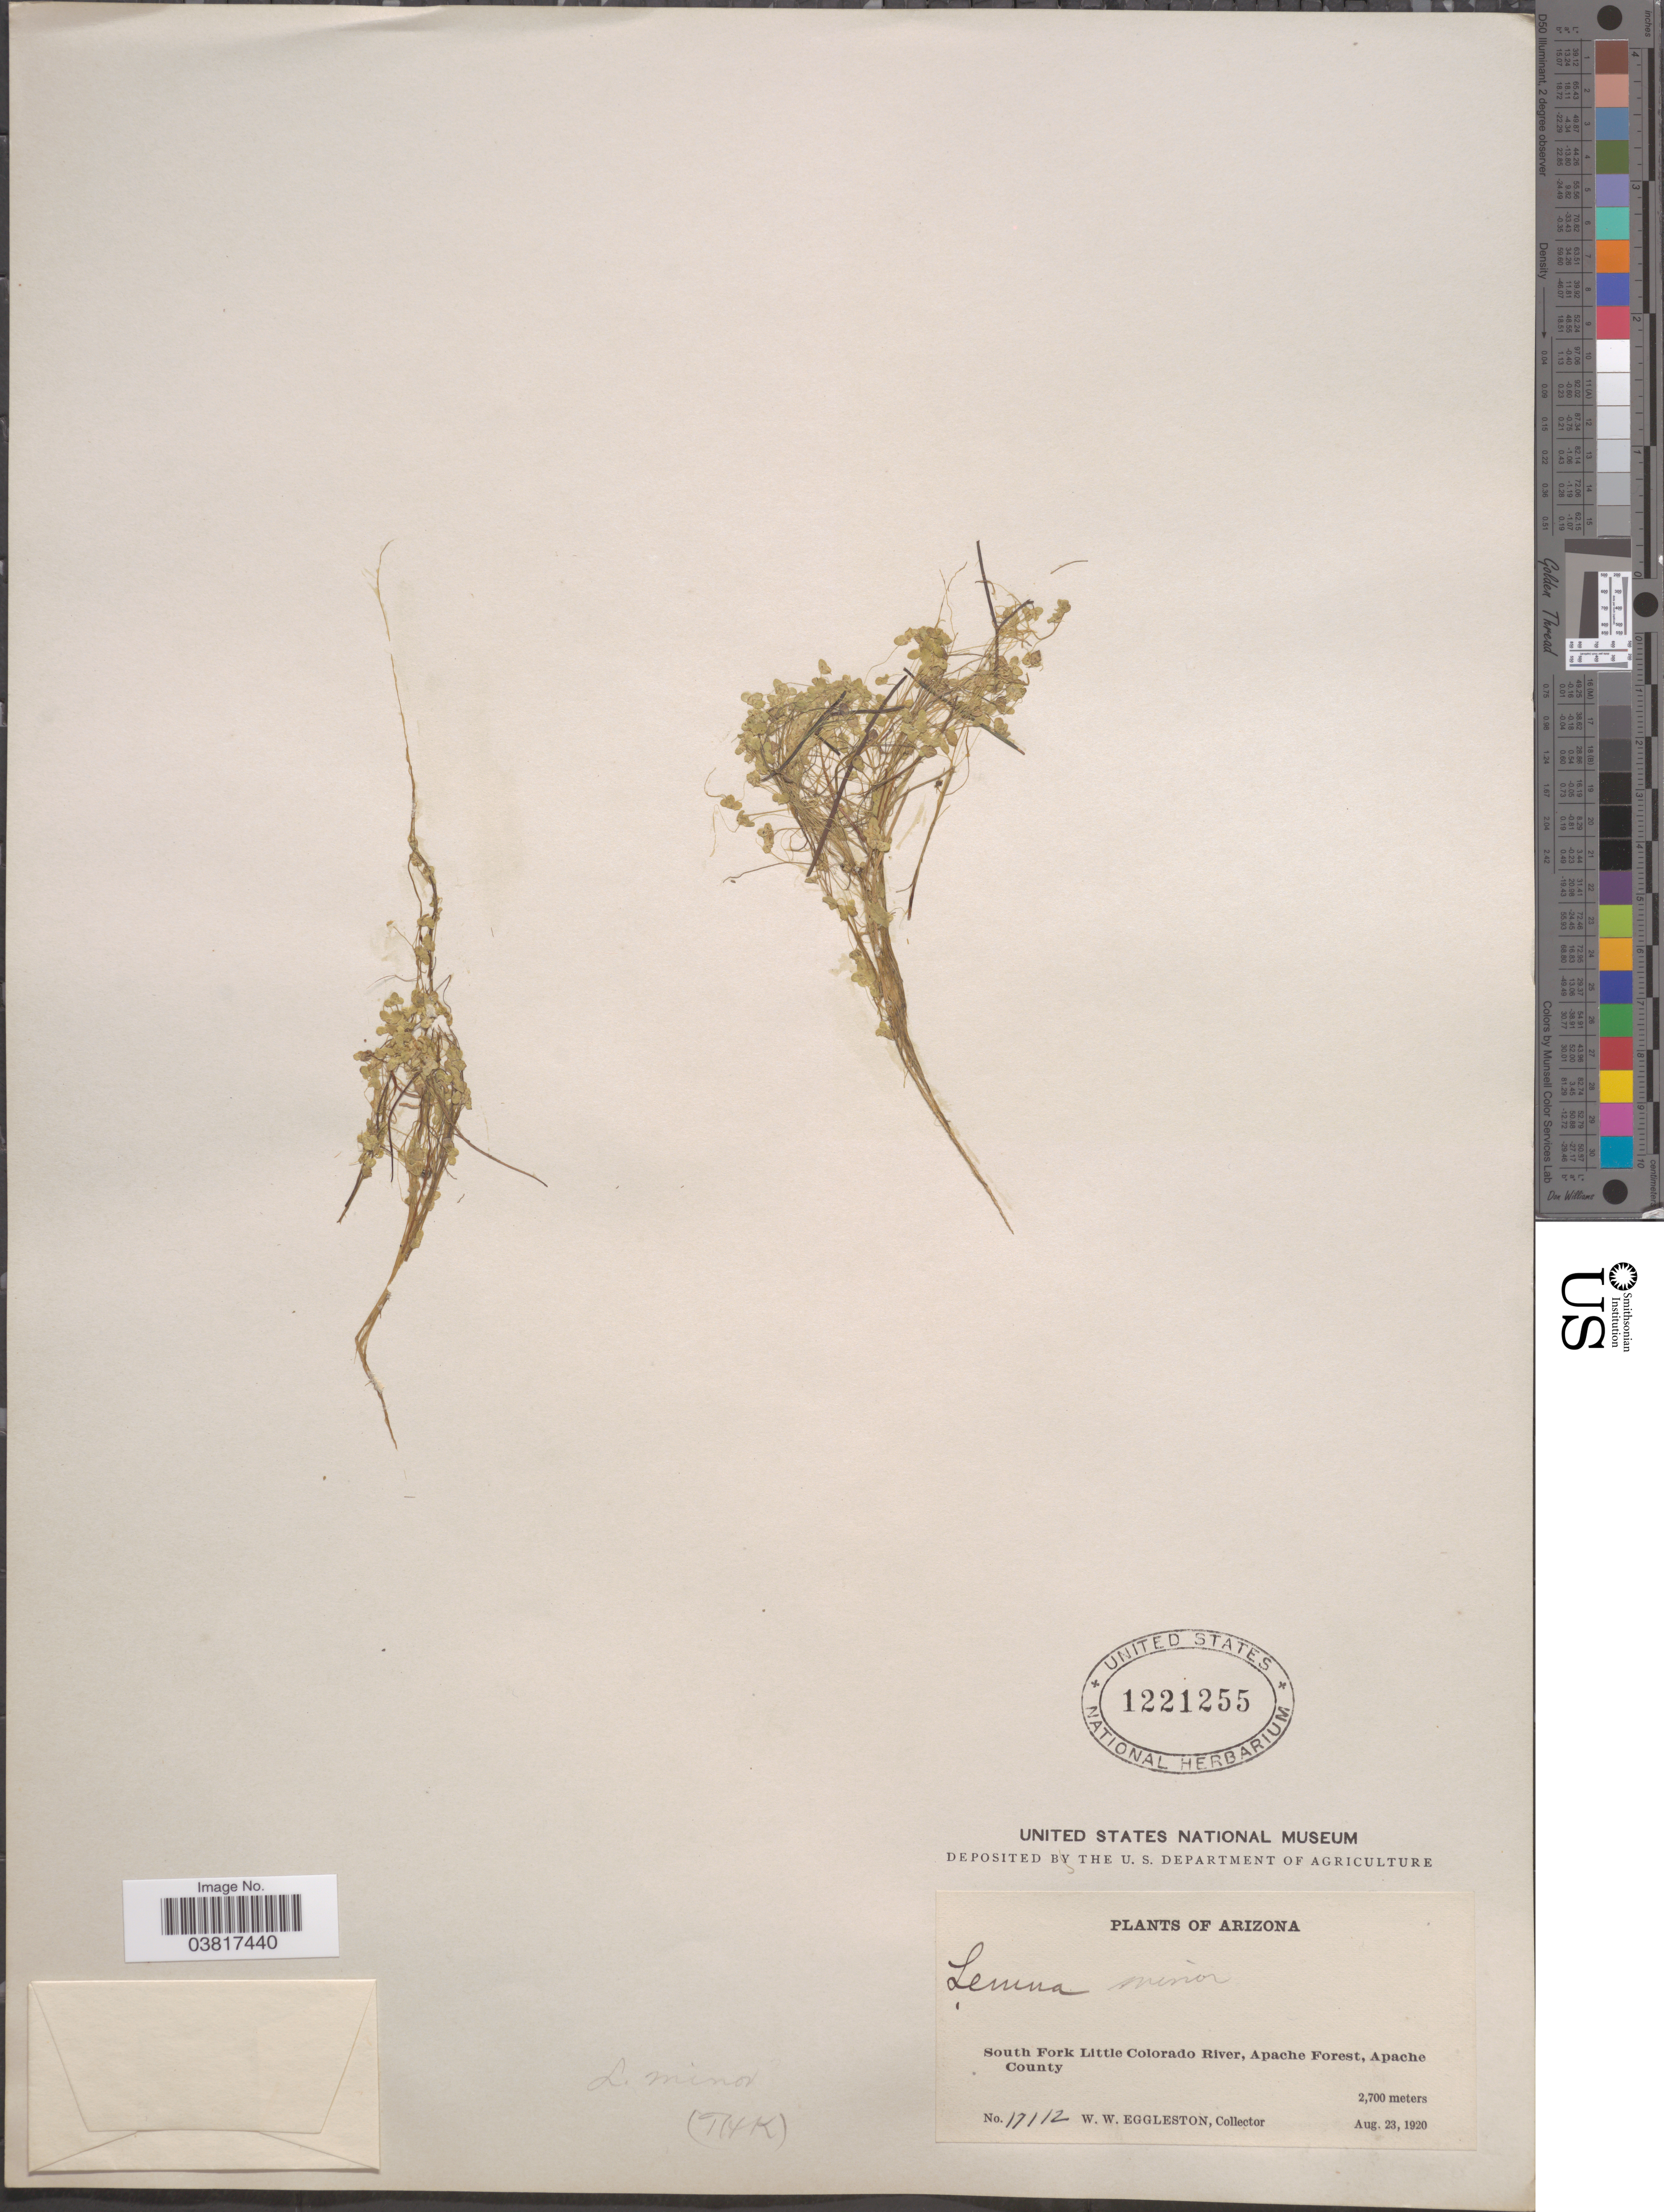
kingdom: Plantae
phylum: Tracheophyta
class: Liliopsida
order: Alismatales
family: Araceae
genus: Lemna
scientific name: Lemna minor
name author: L.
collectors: W. W. Eggleston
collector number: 17112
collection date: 1920-08-23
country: United States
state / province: Arizona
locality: South Fork Little Colorado River, Apache Forest, Apache County.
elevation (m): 2700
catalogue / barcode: US 1221255